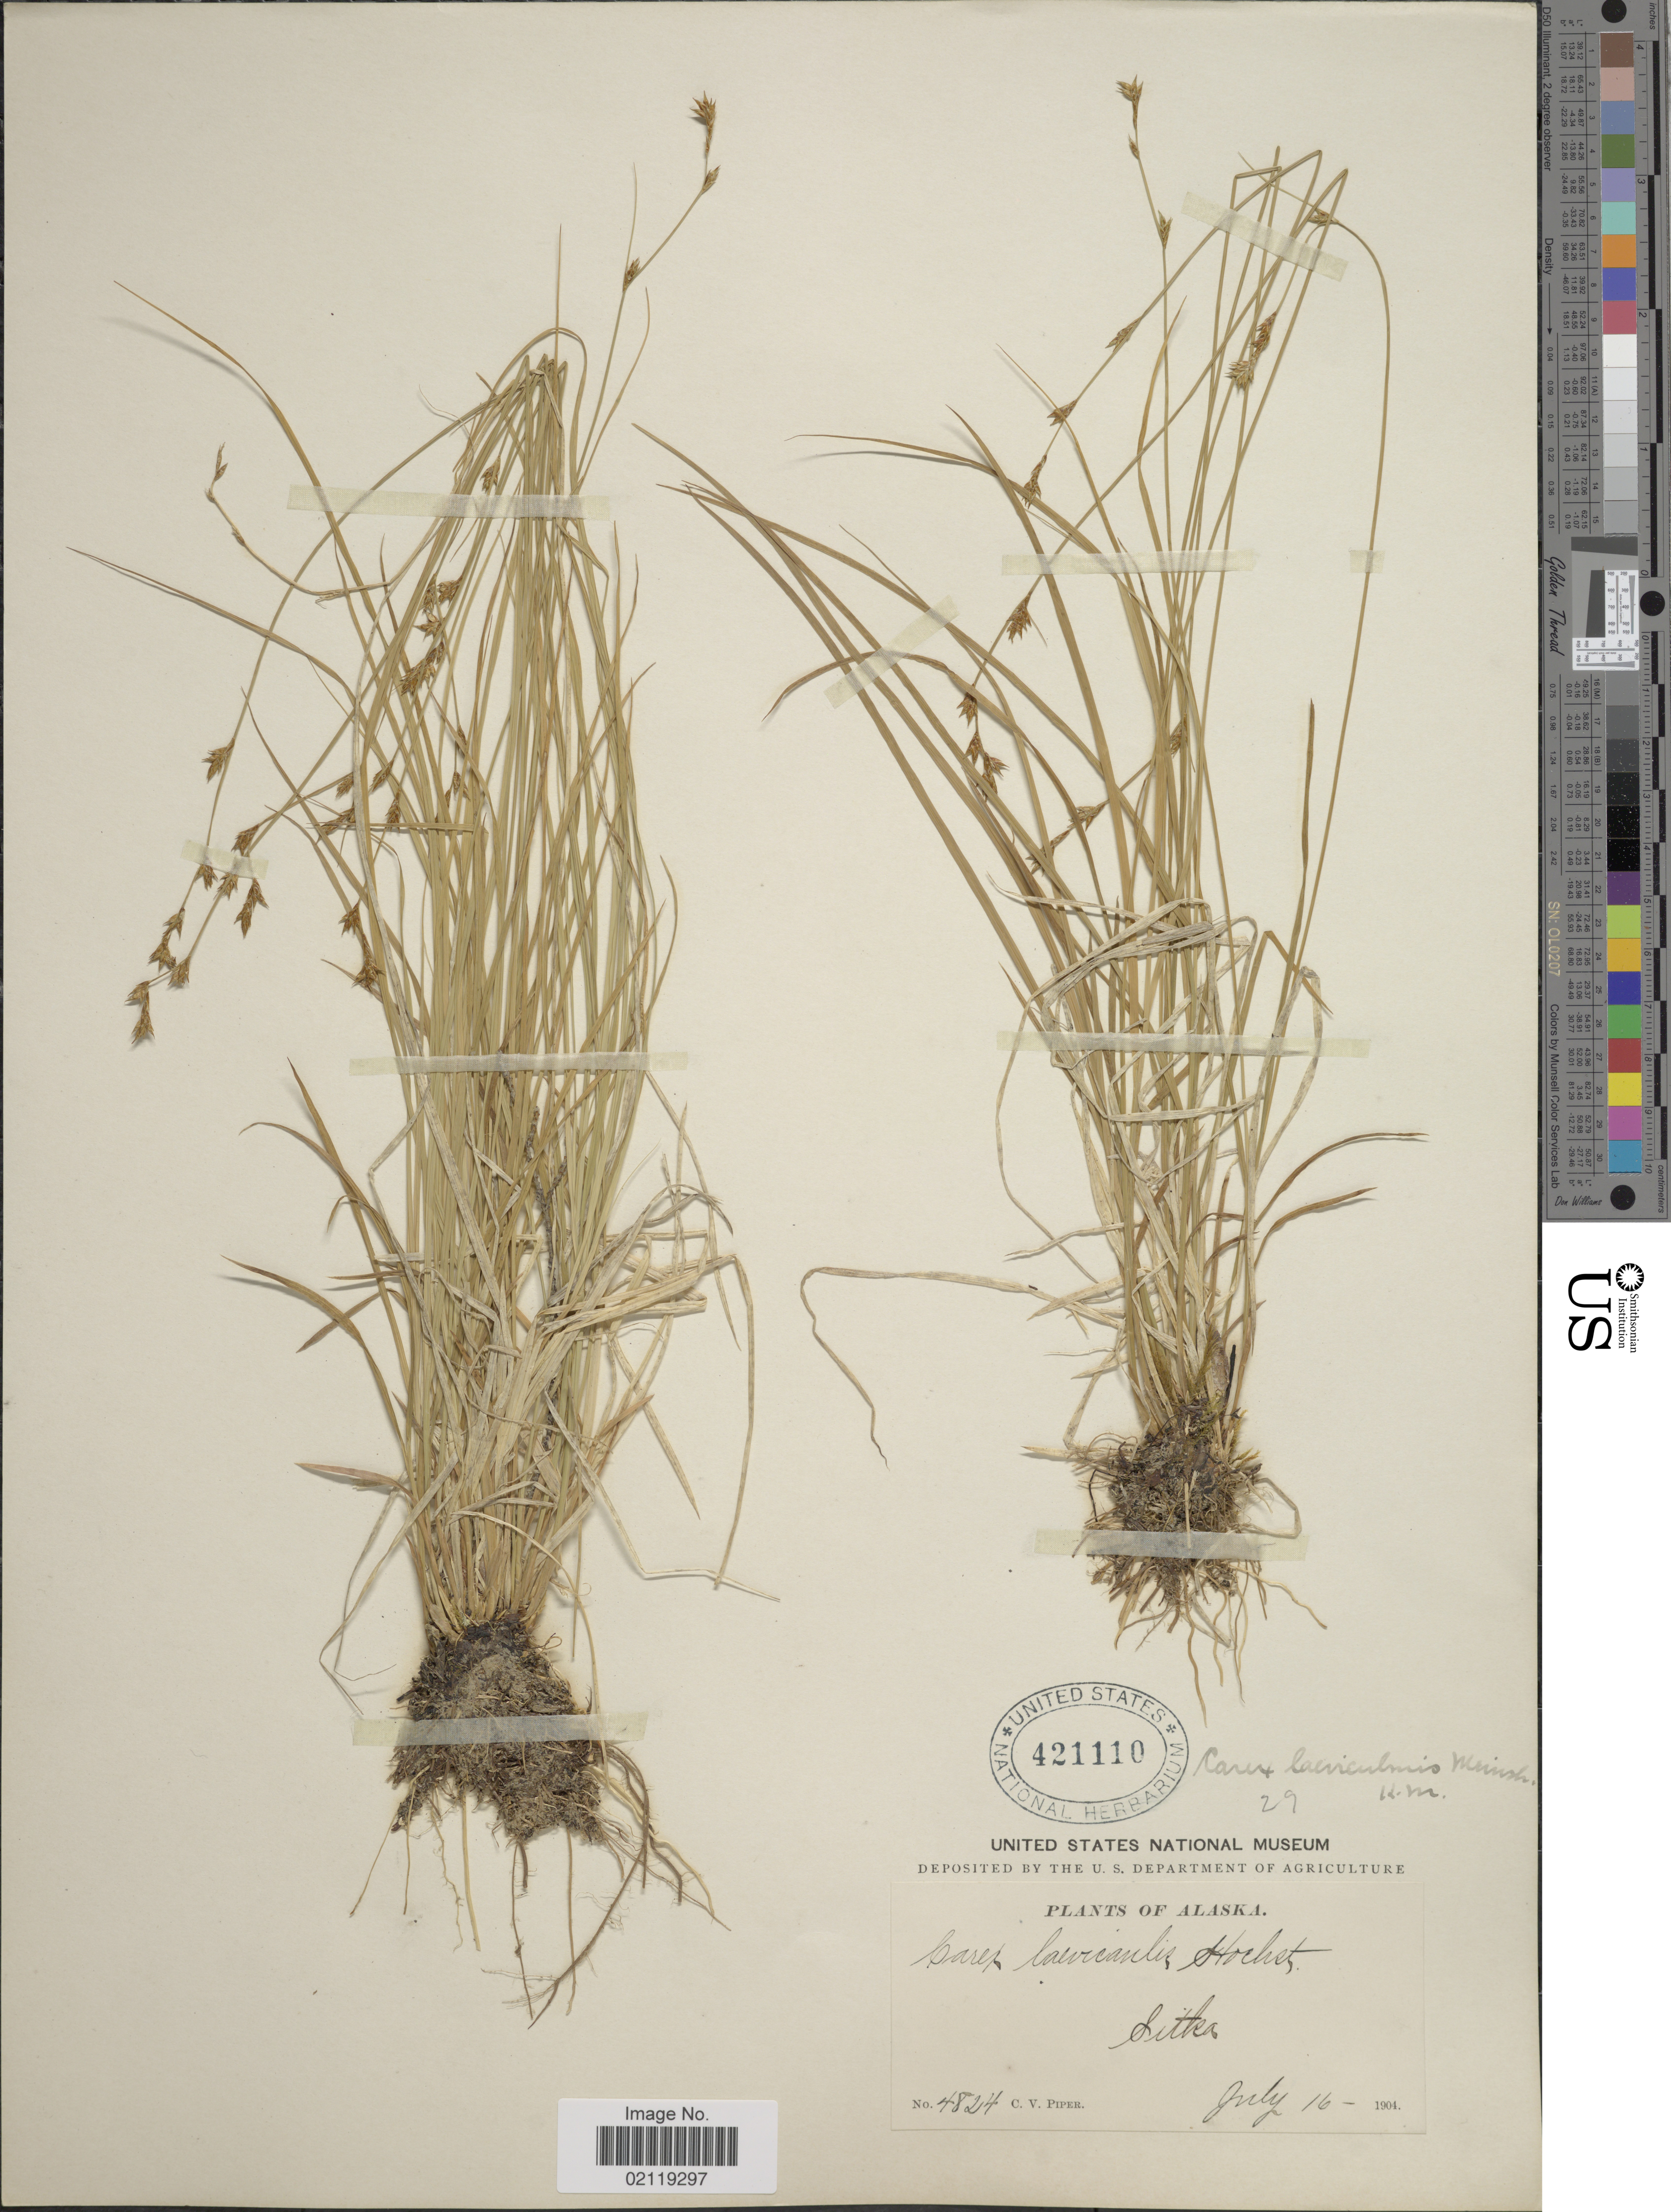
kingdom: Plantae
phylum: Tracheophyta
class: Liliopsida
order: Poales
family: Cyperaceae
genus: Carex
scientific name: Carex laeviculmis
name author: Meinsh.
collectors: C. V. Piper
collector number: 4824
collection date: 1904-07-16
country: United States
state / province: Alaska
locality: Sitka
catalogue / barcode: US 421110